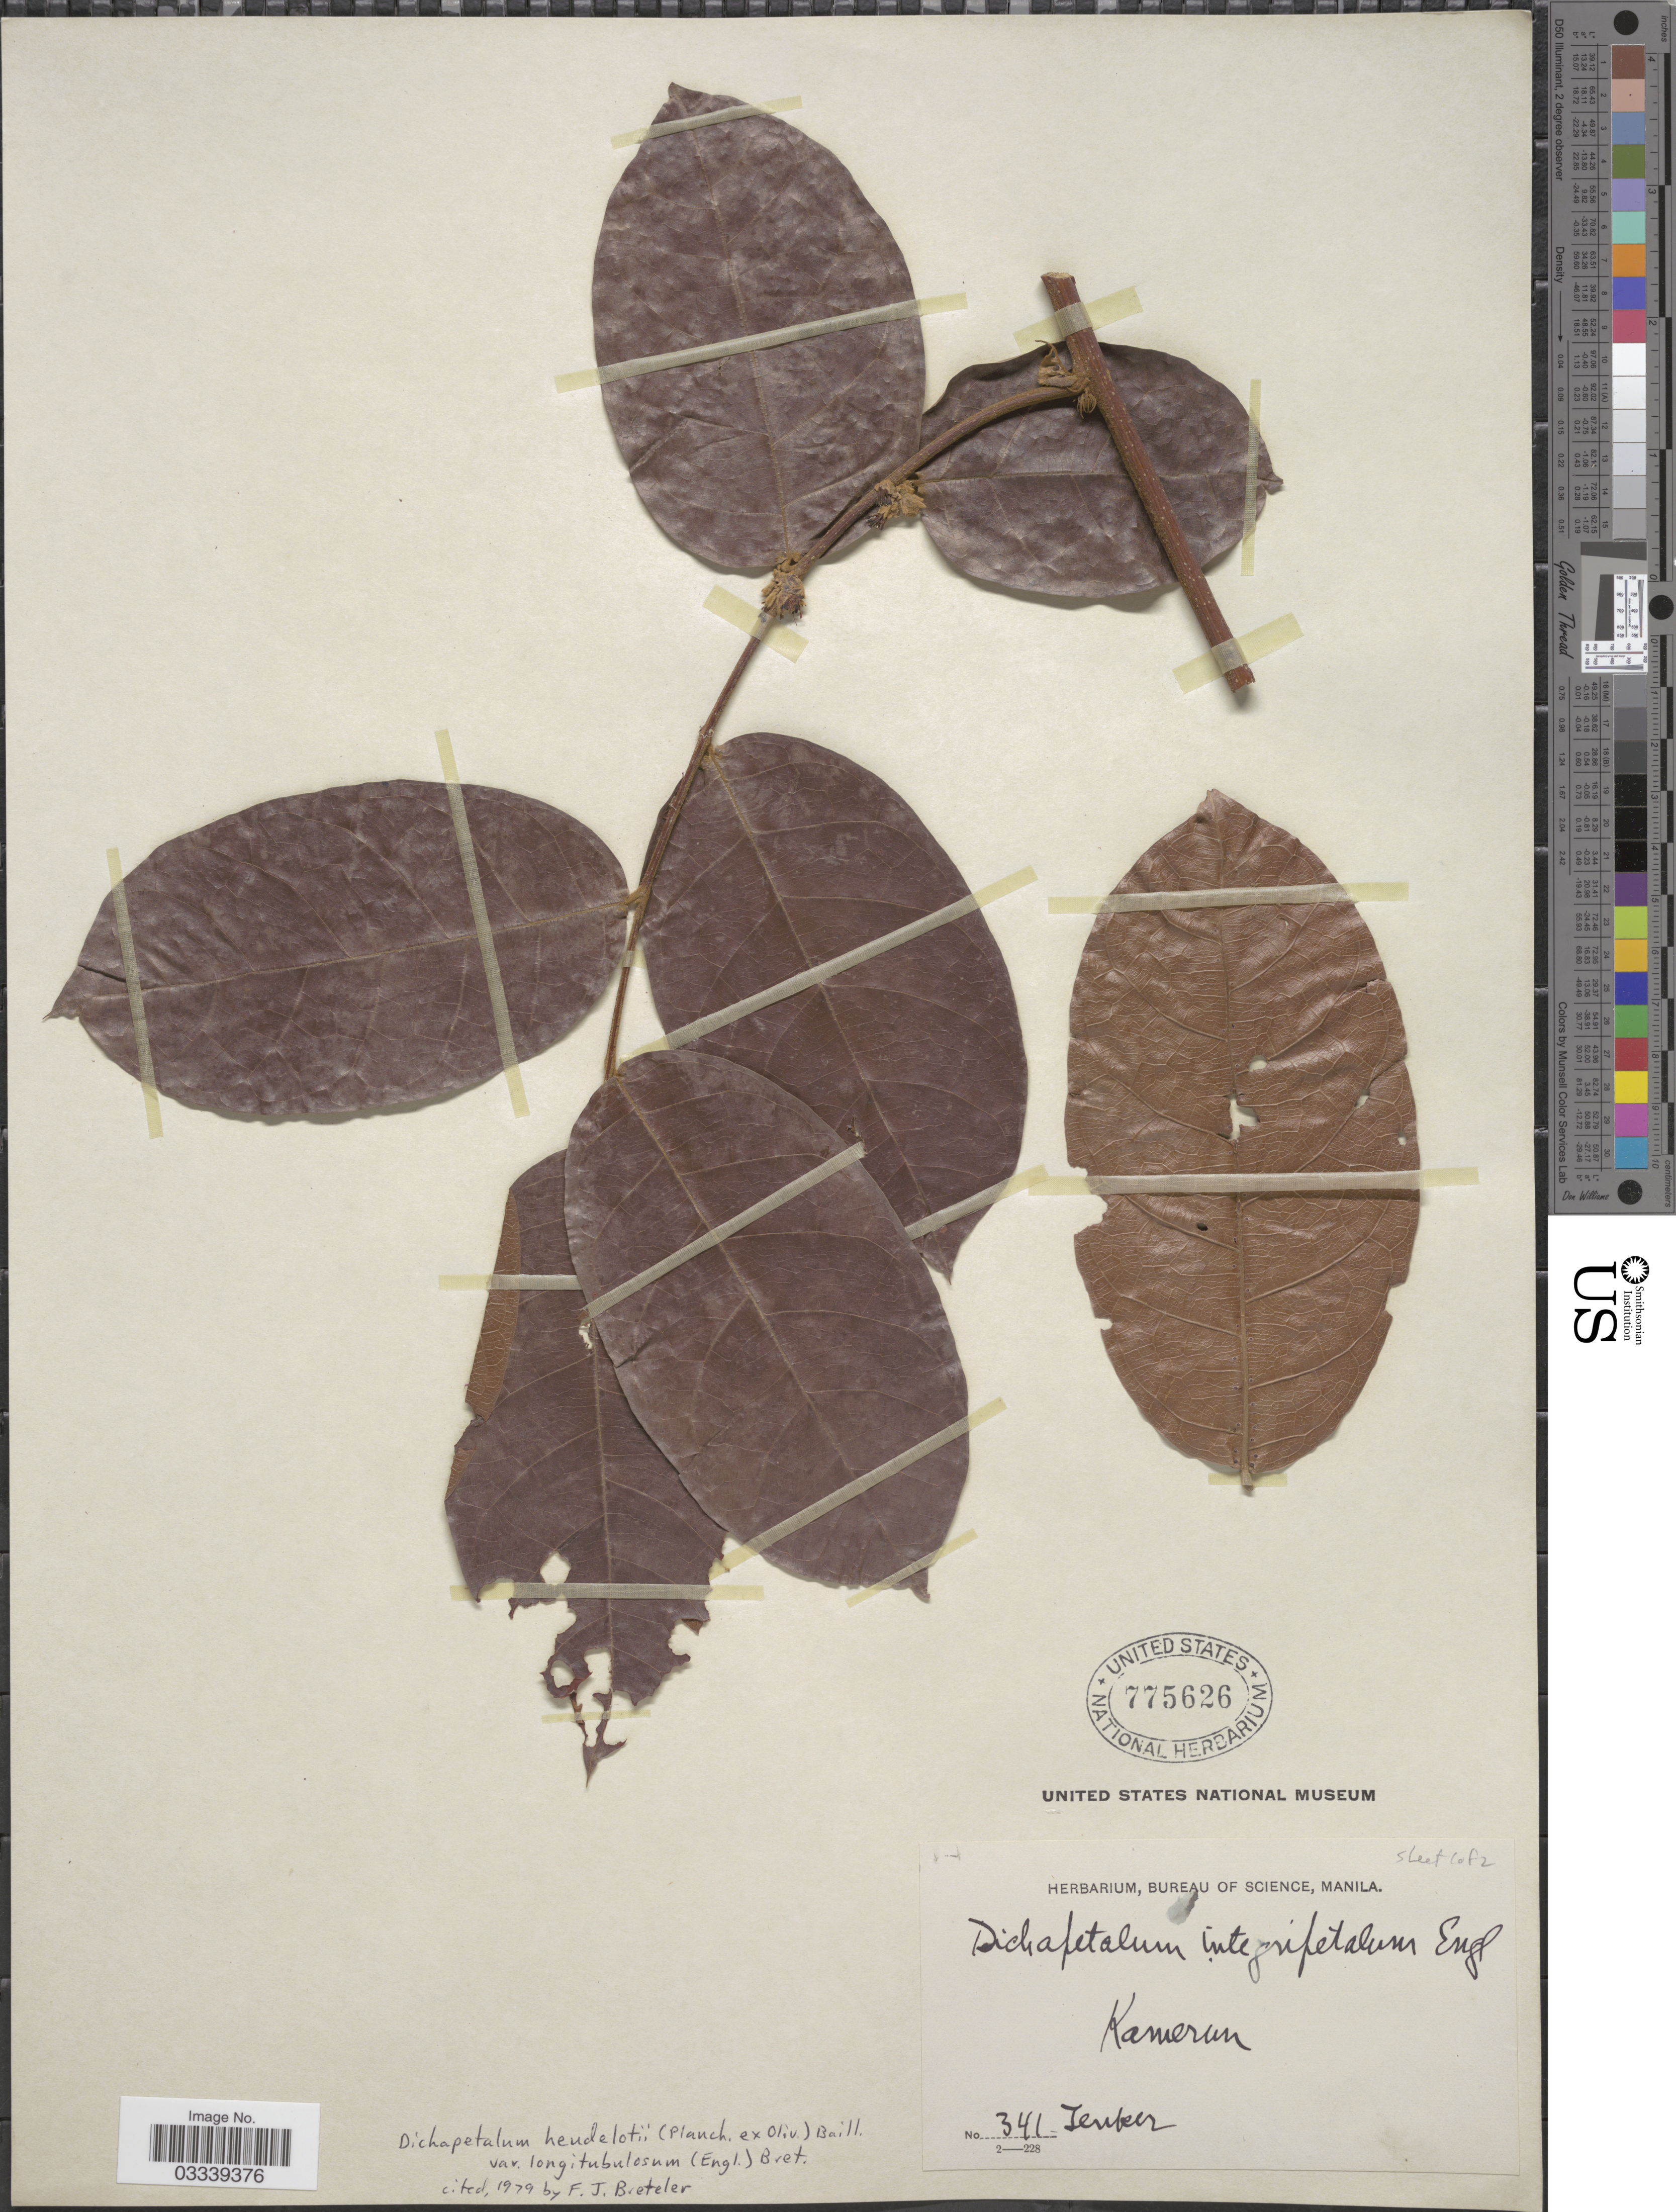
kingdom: Plantae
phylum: Tracheophyta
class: Magnoliopsida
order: Malpighiales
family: Dichapetalaceae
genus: Dichapetalum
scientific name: Dichapetalum heudelotii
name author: (Planch. ex Oliv.) Baill.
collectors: Zenker, --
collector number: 341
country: Cameroon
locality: Kamerun.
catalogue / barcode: US 775626